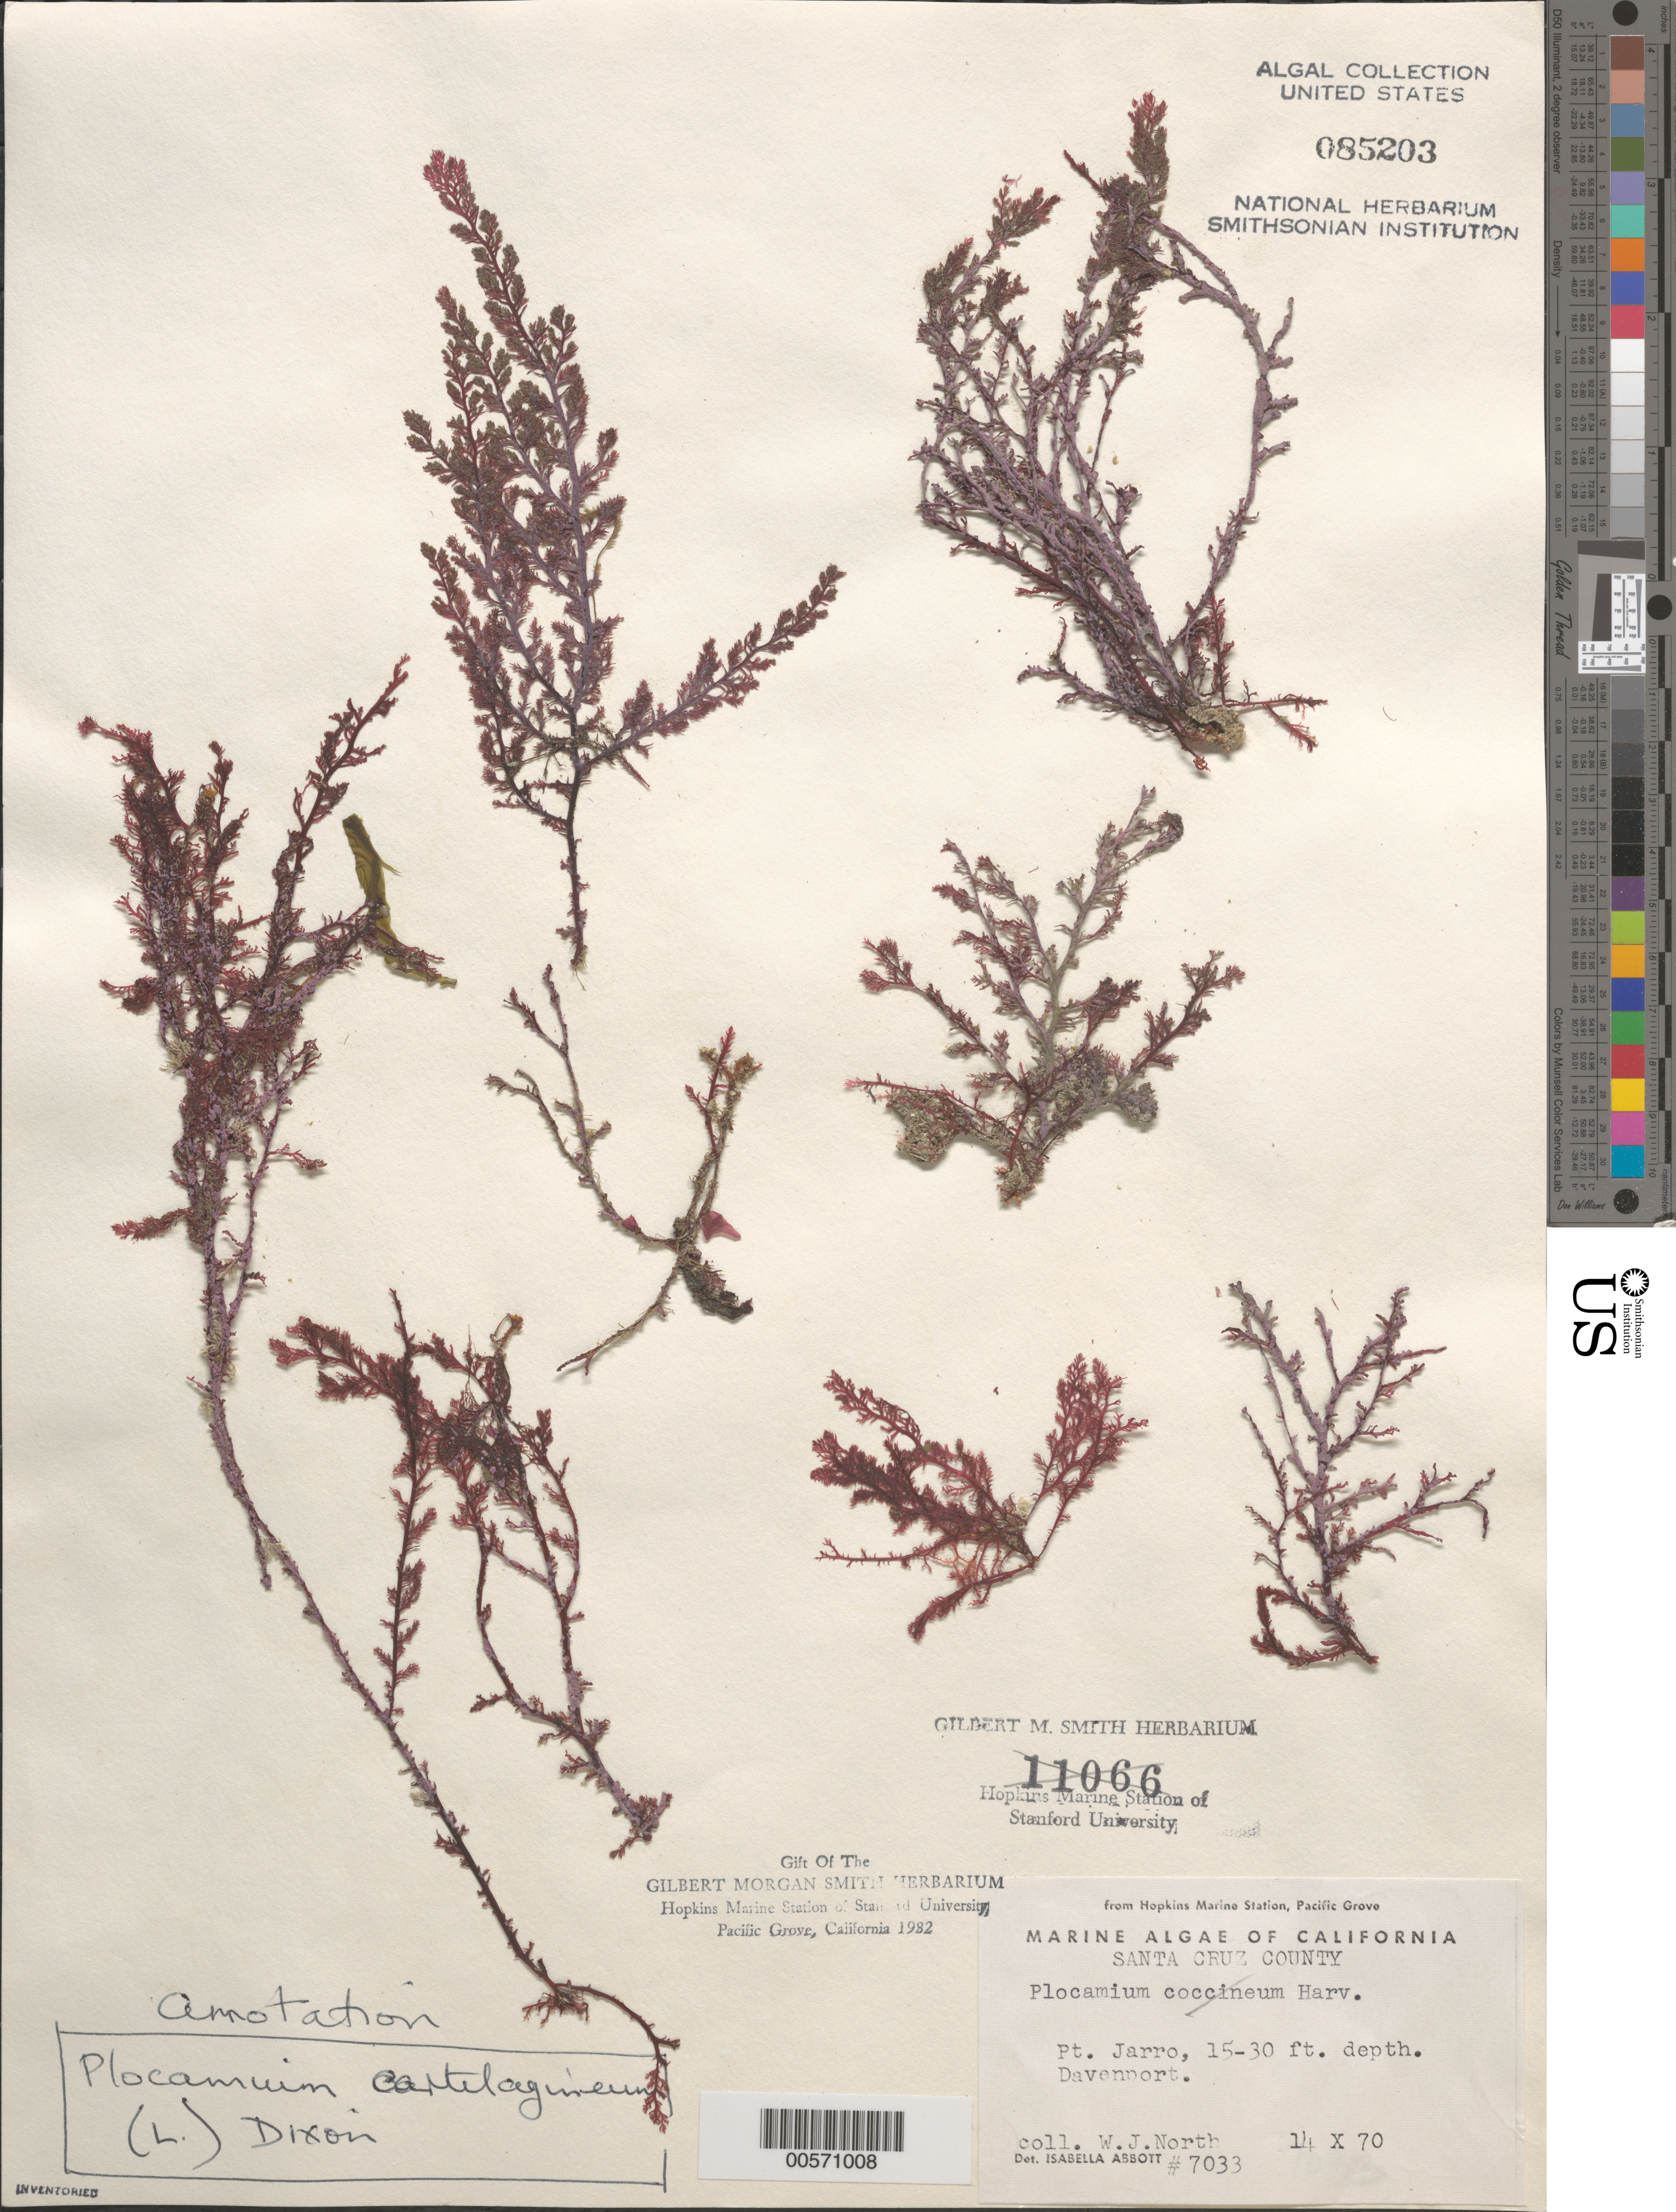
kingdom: Plantae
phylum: Rhodophyta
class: Florideophyceae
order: Plocamiales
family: Plocamiaceae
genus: Plocamium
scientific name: Plocamium cartilagineum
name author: (L.) P.S. Dixon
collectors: W. North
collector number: IAA 7033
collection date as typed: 14 Oct 1970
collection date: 1970-10-14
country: United States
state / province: California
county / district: Santa Cruz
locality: El Jarro Point (Pt. Jarro), Davenport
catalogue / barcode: US 85203